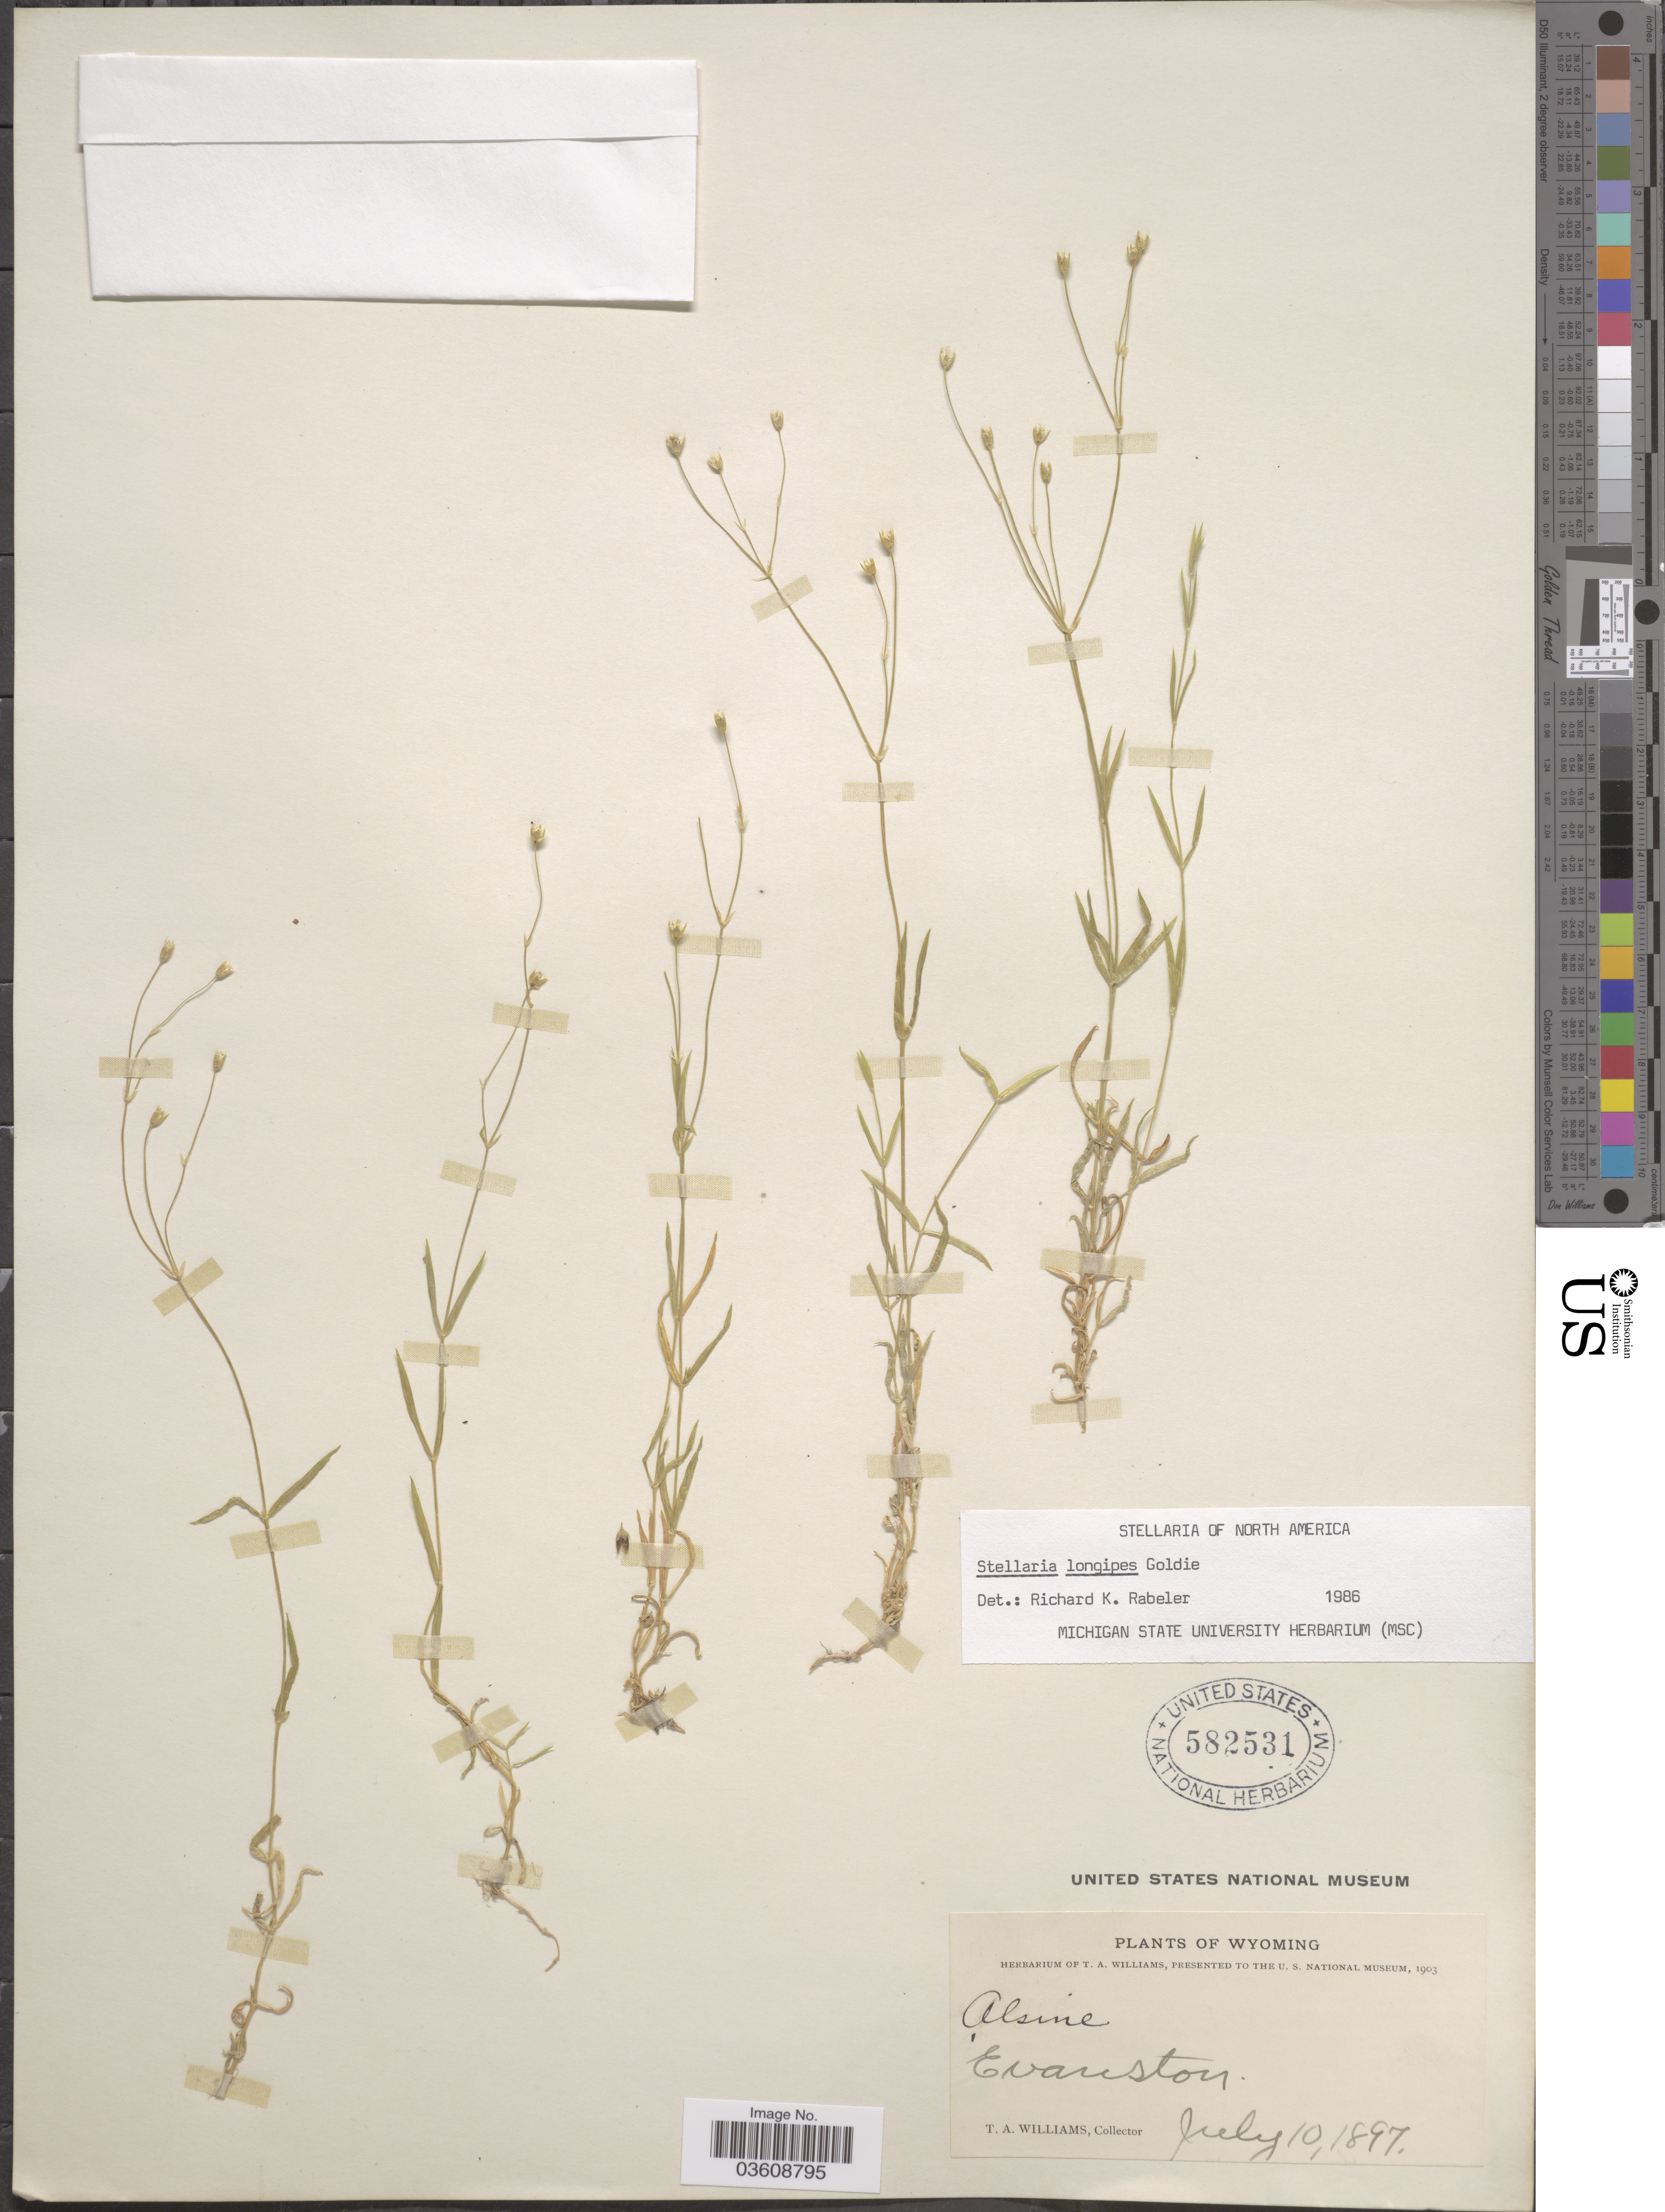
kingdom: Plantae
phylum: Tracheophyta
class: Magnoliopsida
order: Caryophyllales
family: Caryophyllaceae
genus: Stellaria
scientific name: Stellaria longipes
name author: Goldie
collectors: T. Williams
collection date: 1897-07-10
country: United States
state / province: Wyoming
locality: Evanston.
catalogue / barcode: US 582531